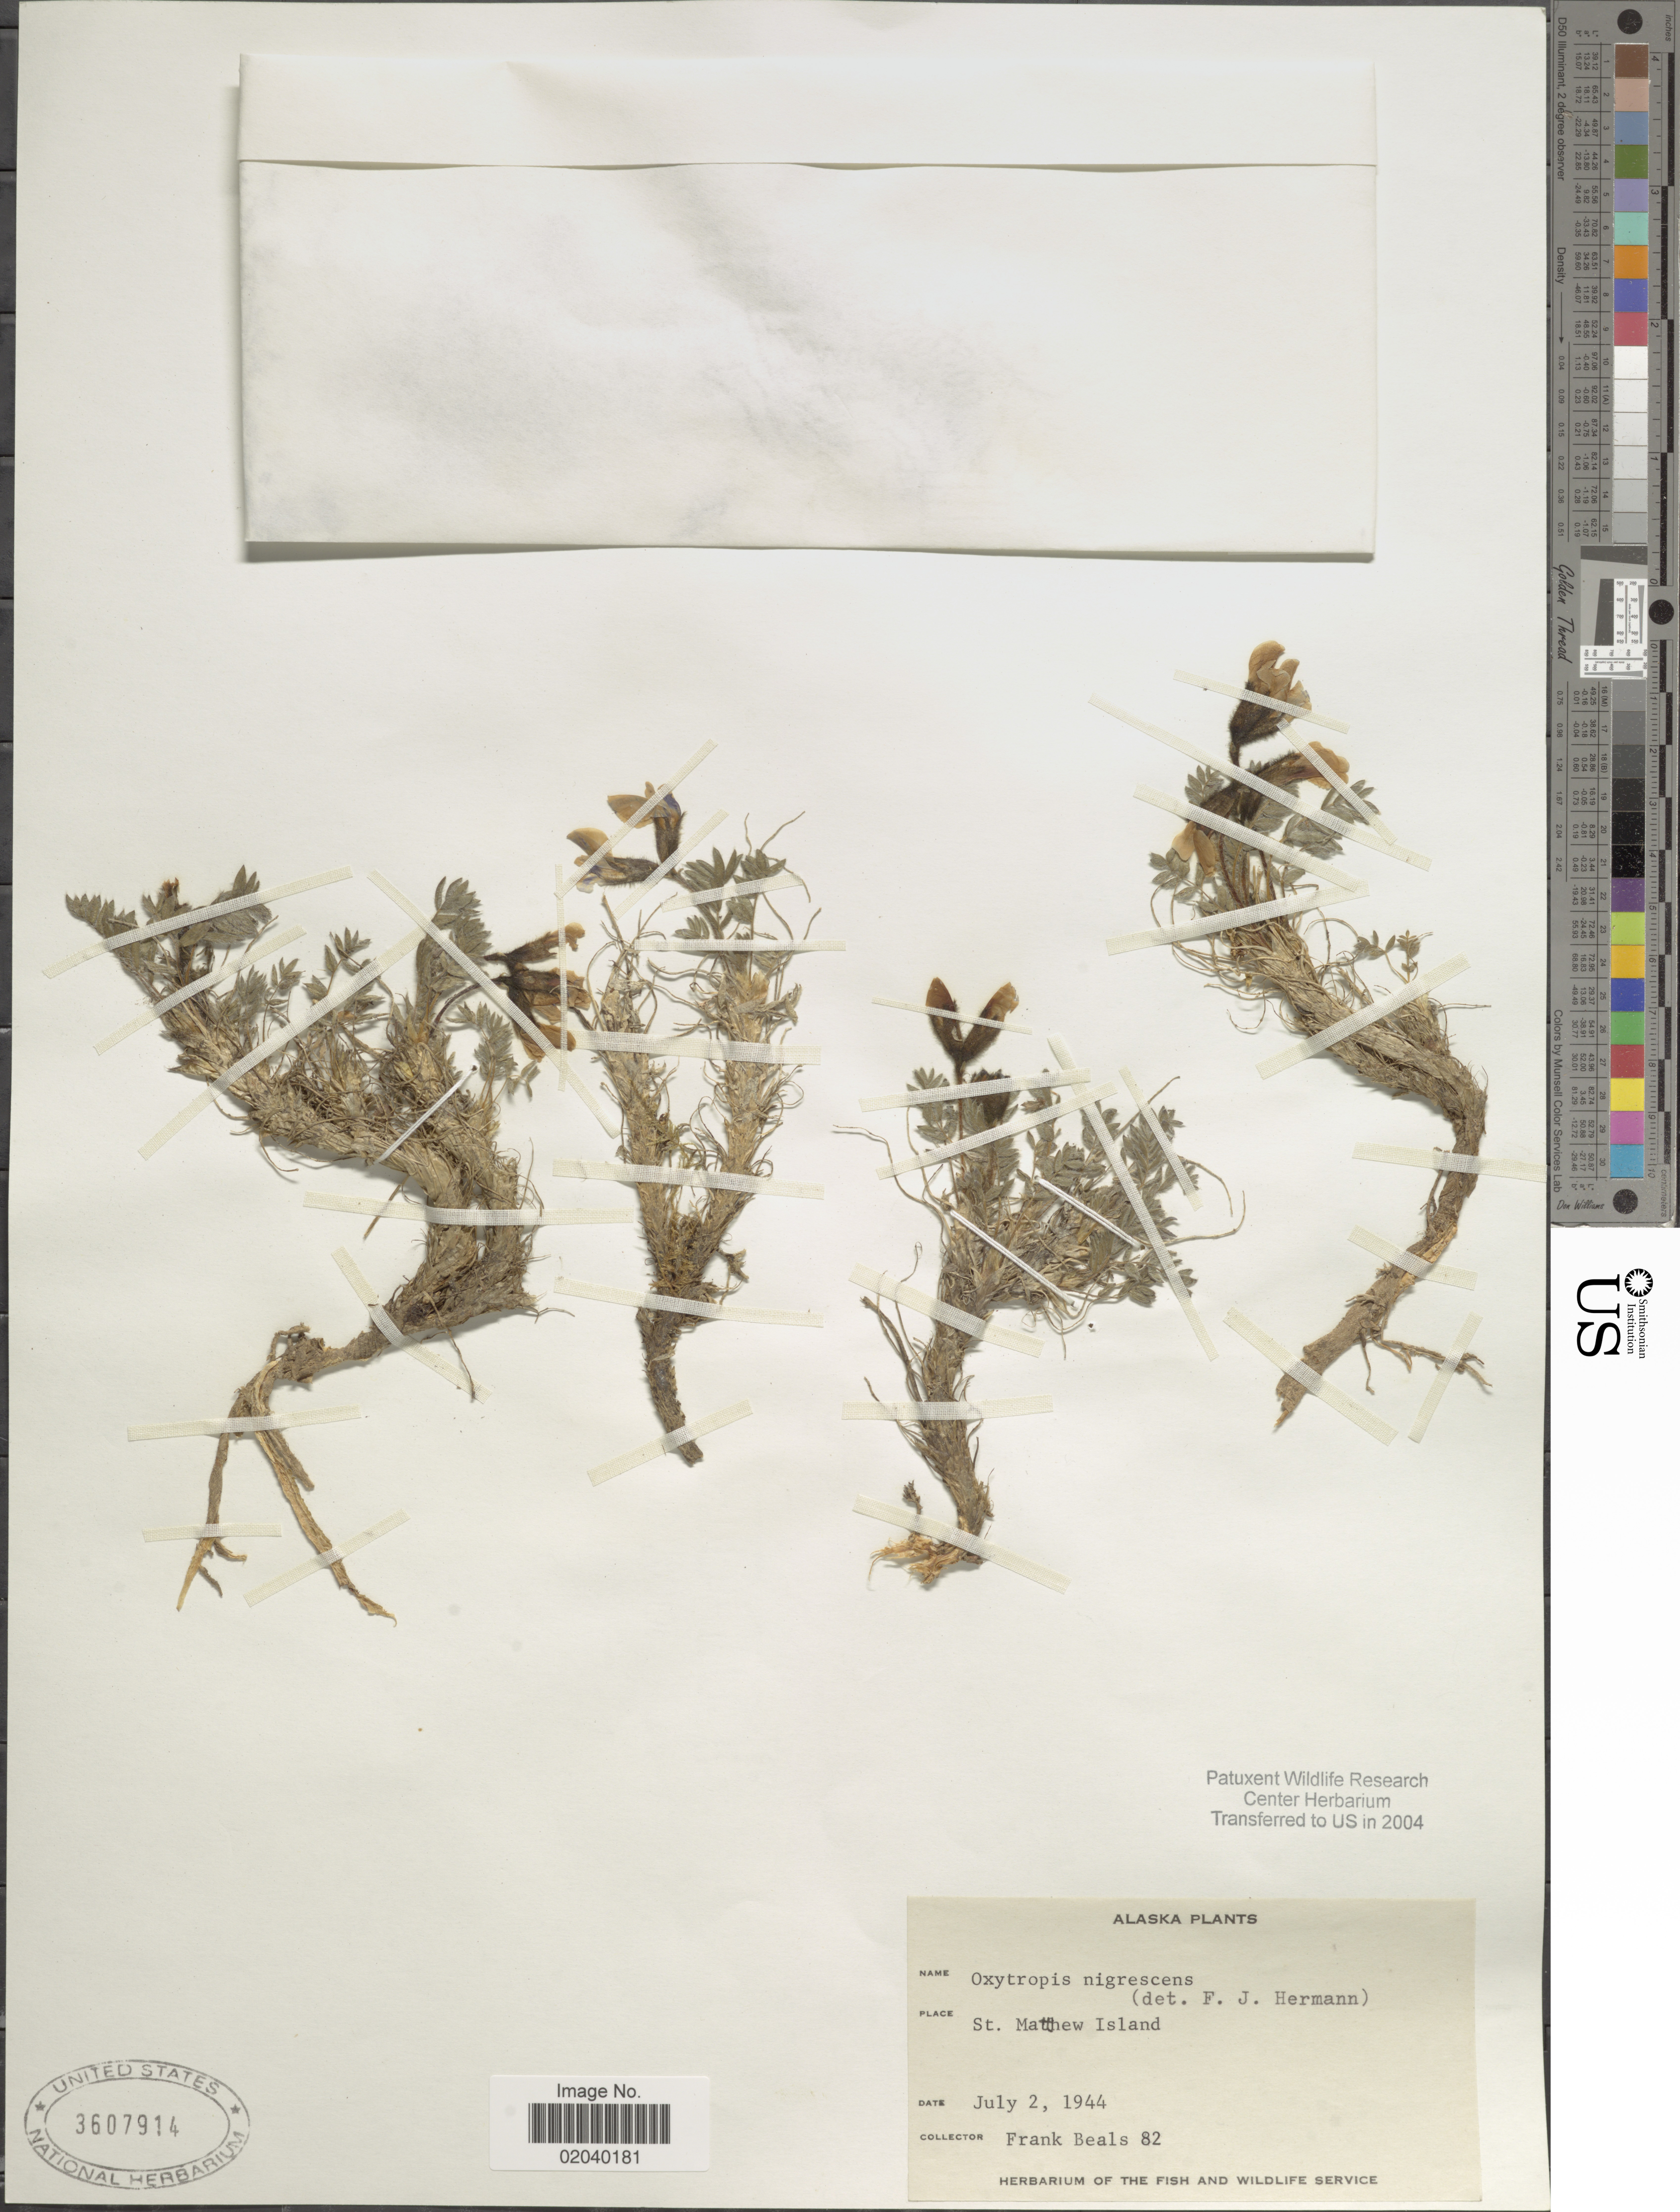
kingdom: Plantae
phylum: Tracheophyta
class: Magnoliopsida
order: Fabales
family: Fabaceae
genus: Oxytropis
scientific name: Oxytropis nigrescens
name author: (Pall.) Fisch. ex DC.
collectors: F. Beals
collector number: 82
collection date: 1944-07-02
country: United States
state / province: Alaska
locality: St. Matthew Island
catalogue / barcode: US 3607914